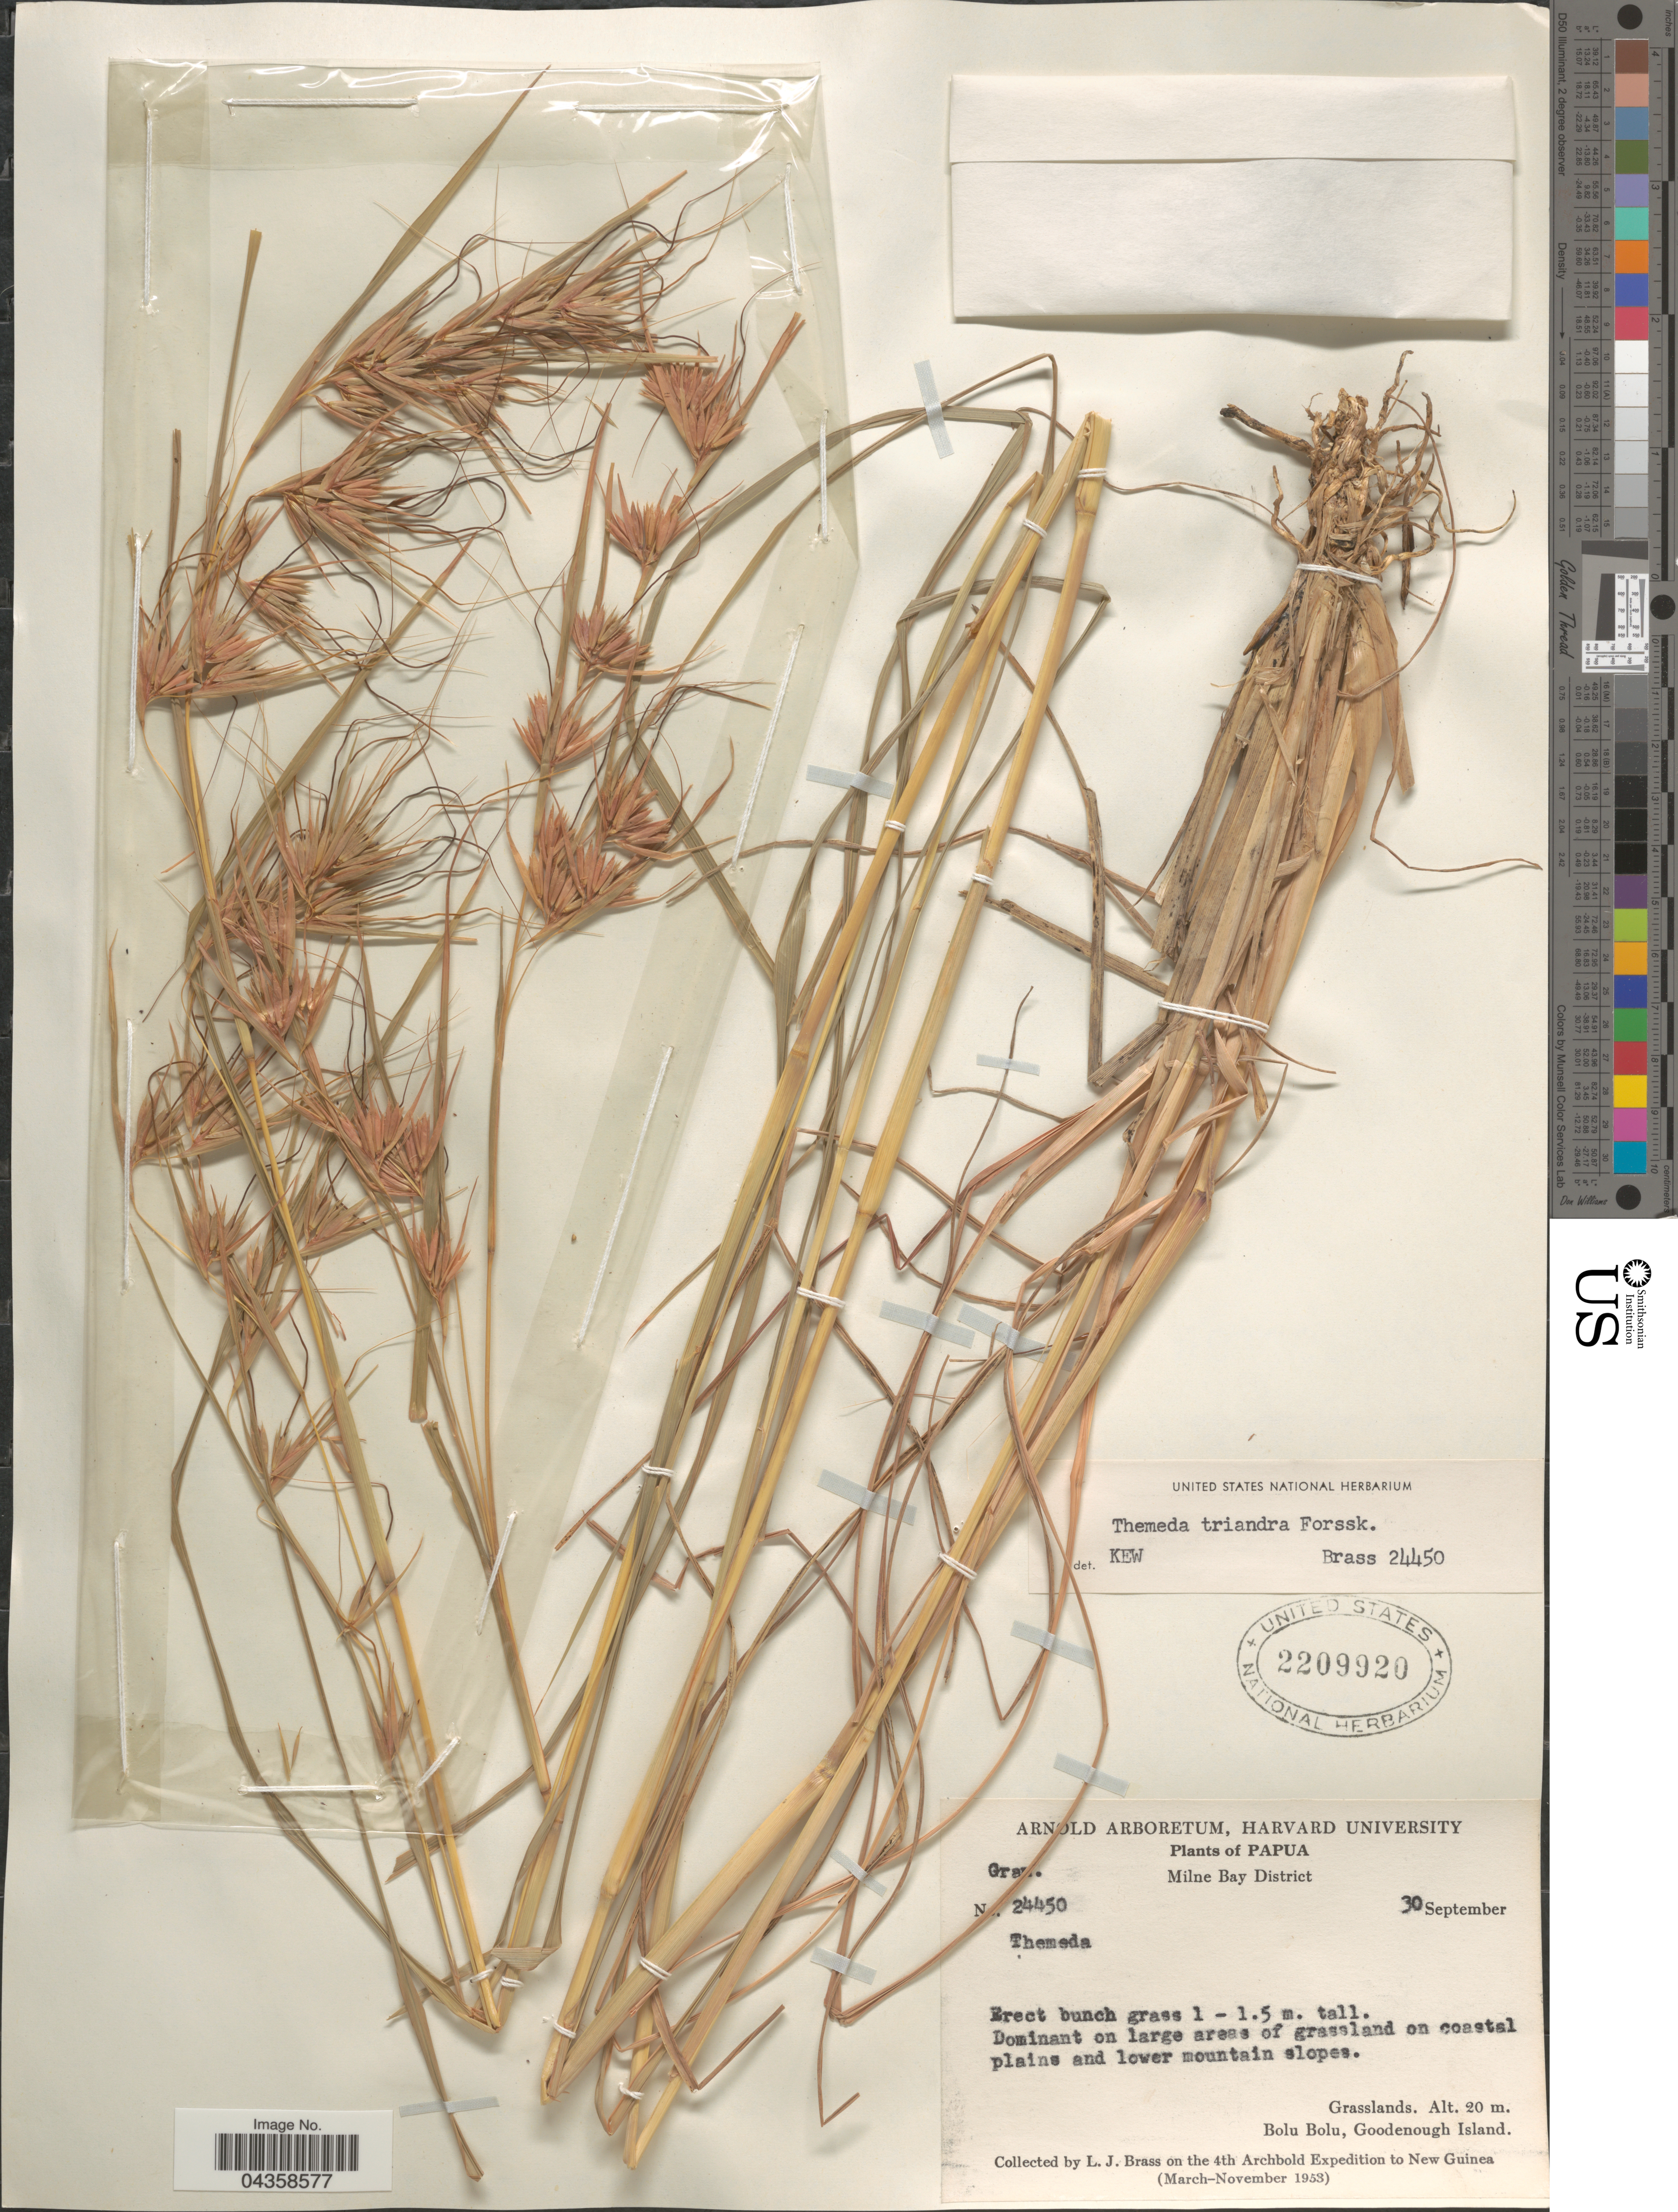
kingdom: Plantae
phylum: Tracheophyta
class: Liliopsida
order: Poales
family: Poaceae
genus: Themeda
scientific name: Themeda triandra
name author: Forssk.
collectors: L. J. Brass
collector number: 24450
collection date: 1953-09-30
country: Papua New Guinea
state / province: Milne Bay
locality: Papua. Milne Bay District. Bolu Bolu, Goodenough Island. On the 4th Archbold Expedition to New Guinea (March-November 1953).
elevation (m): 20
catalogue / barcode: US 2209920